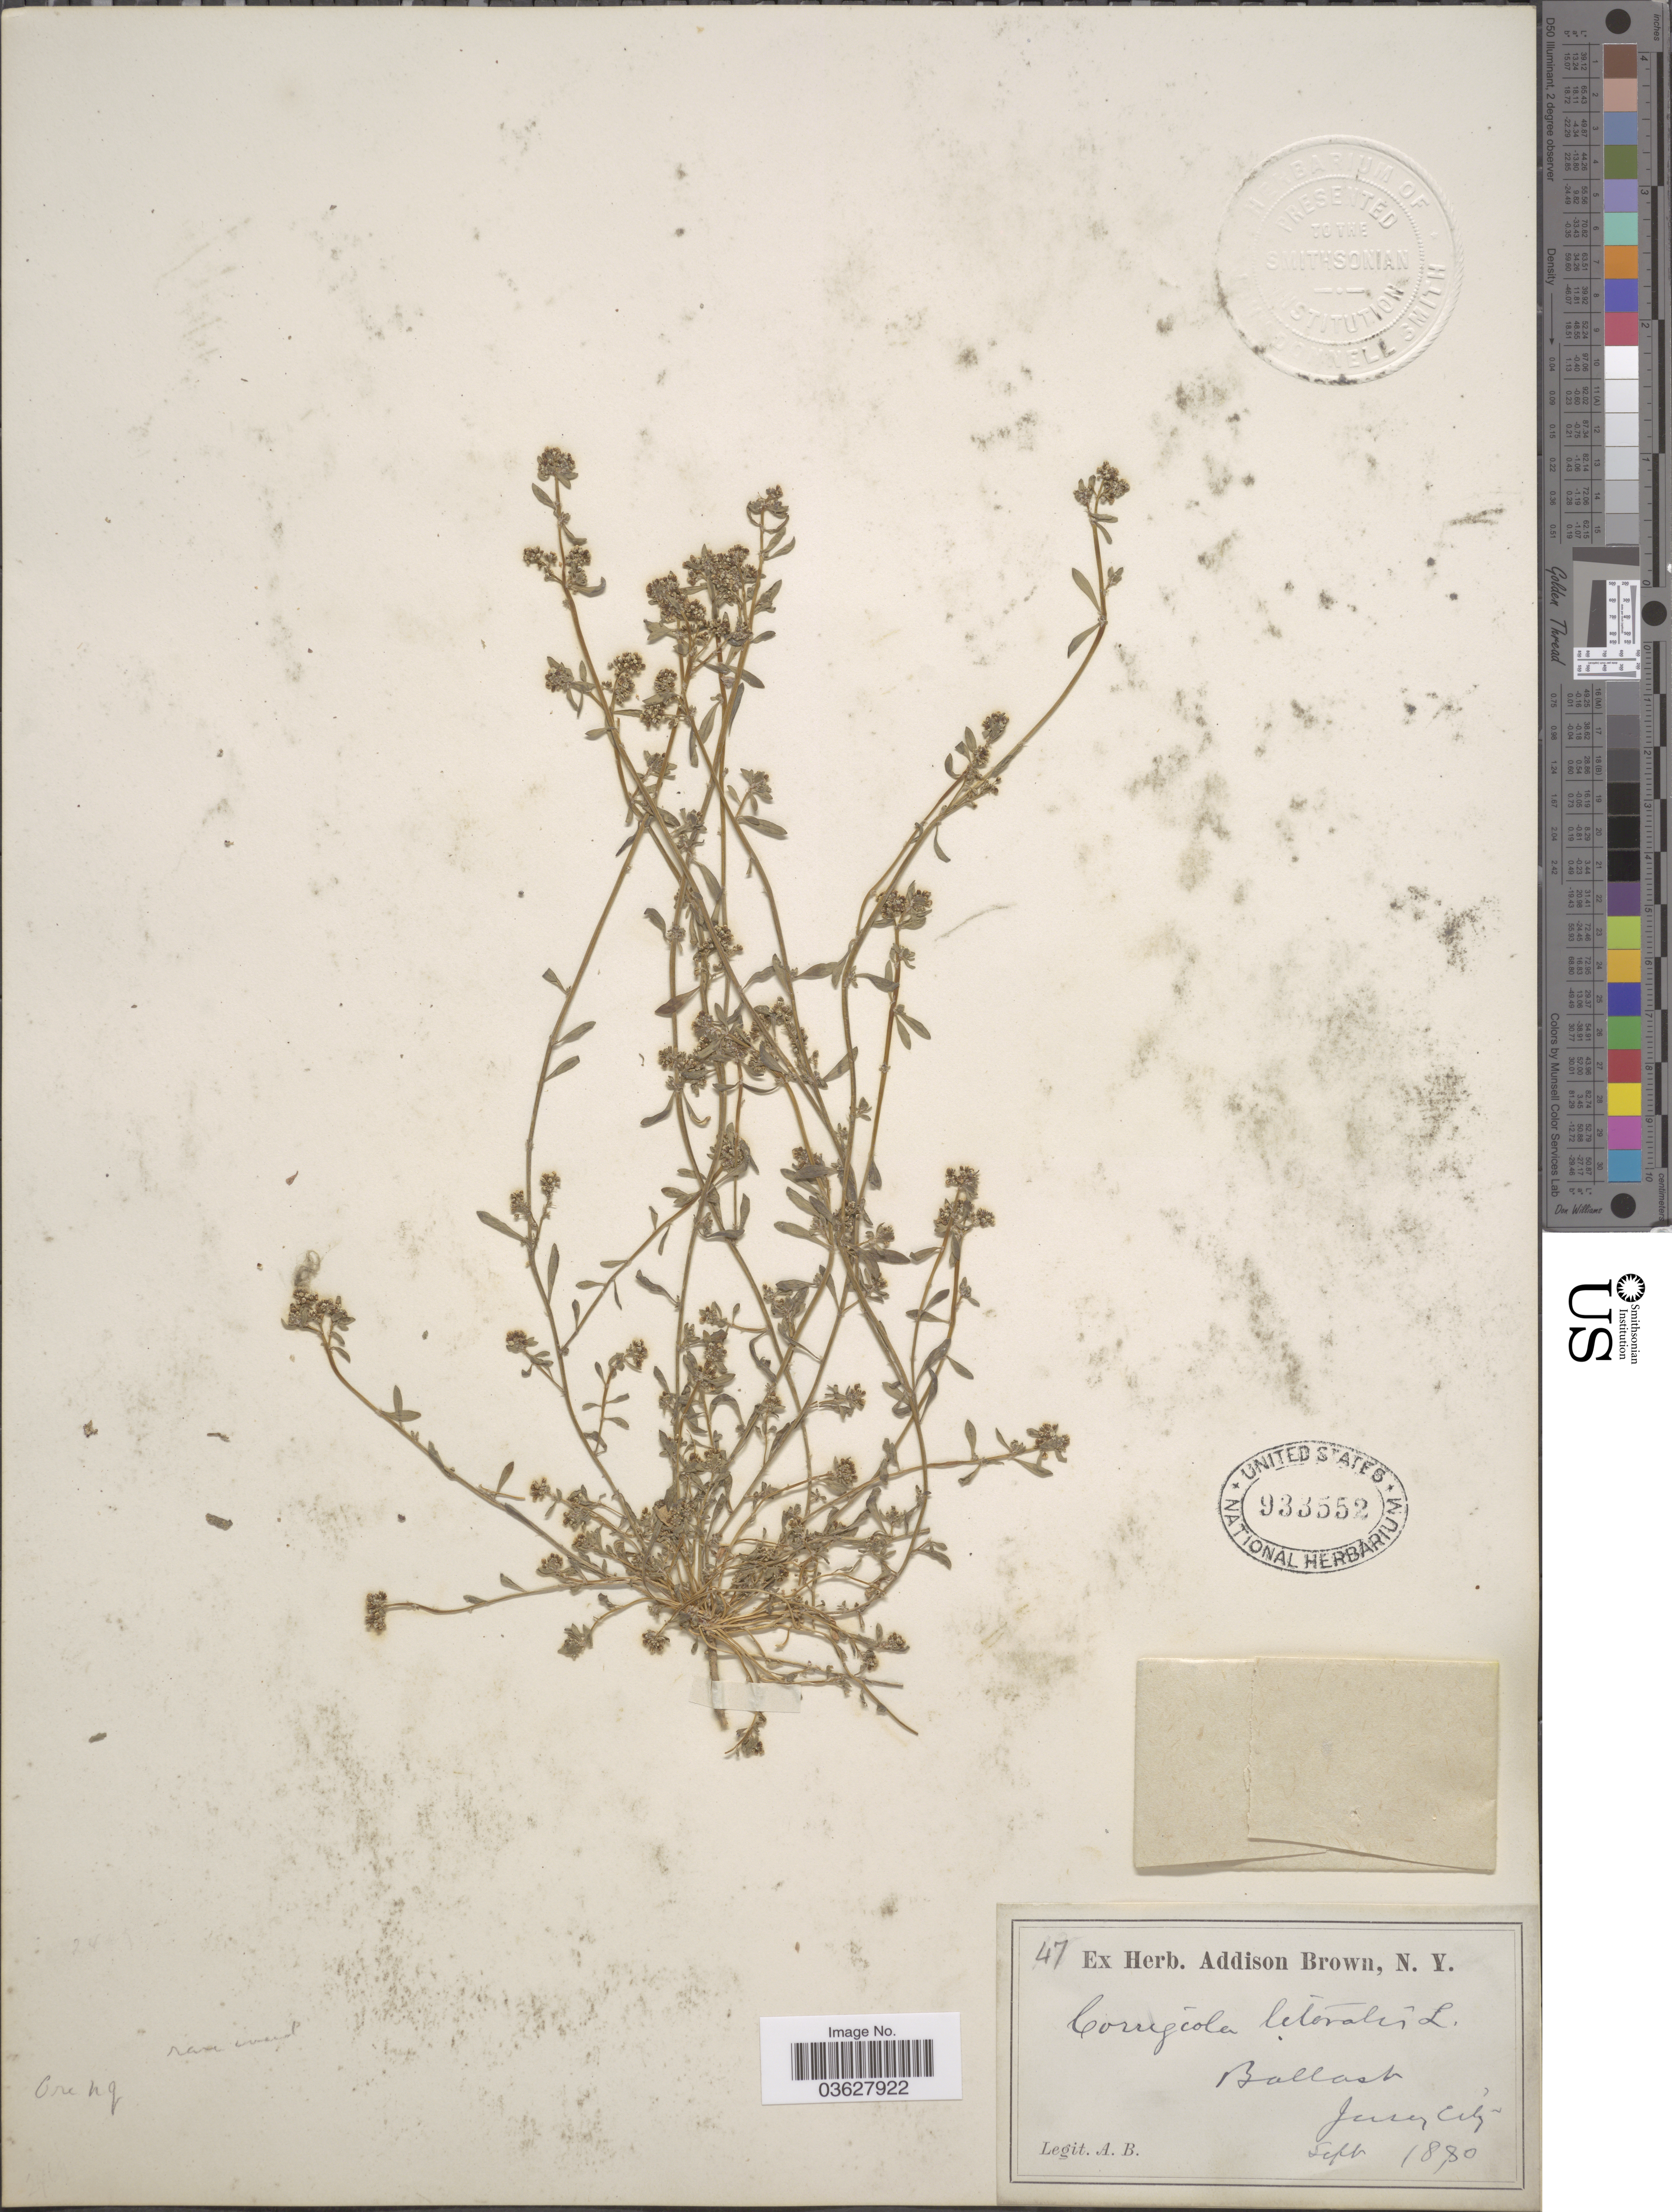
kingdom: Plantae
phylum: Tracheophyta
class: Magnoliopsida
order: Caryophyllales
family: Caryophyllaceae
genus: Corrigiola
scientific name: Corrigiola litoralis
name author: L.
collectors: A. Brown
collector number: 47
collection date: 1880-09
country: United States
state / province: New Jersey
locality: Ballast. Jersey City.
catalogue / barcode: US 933552